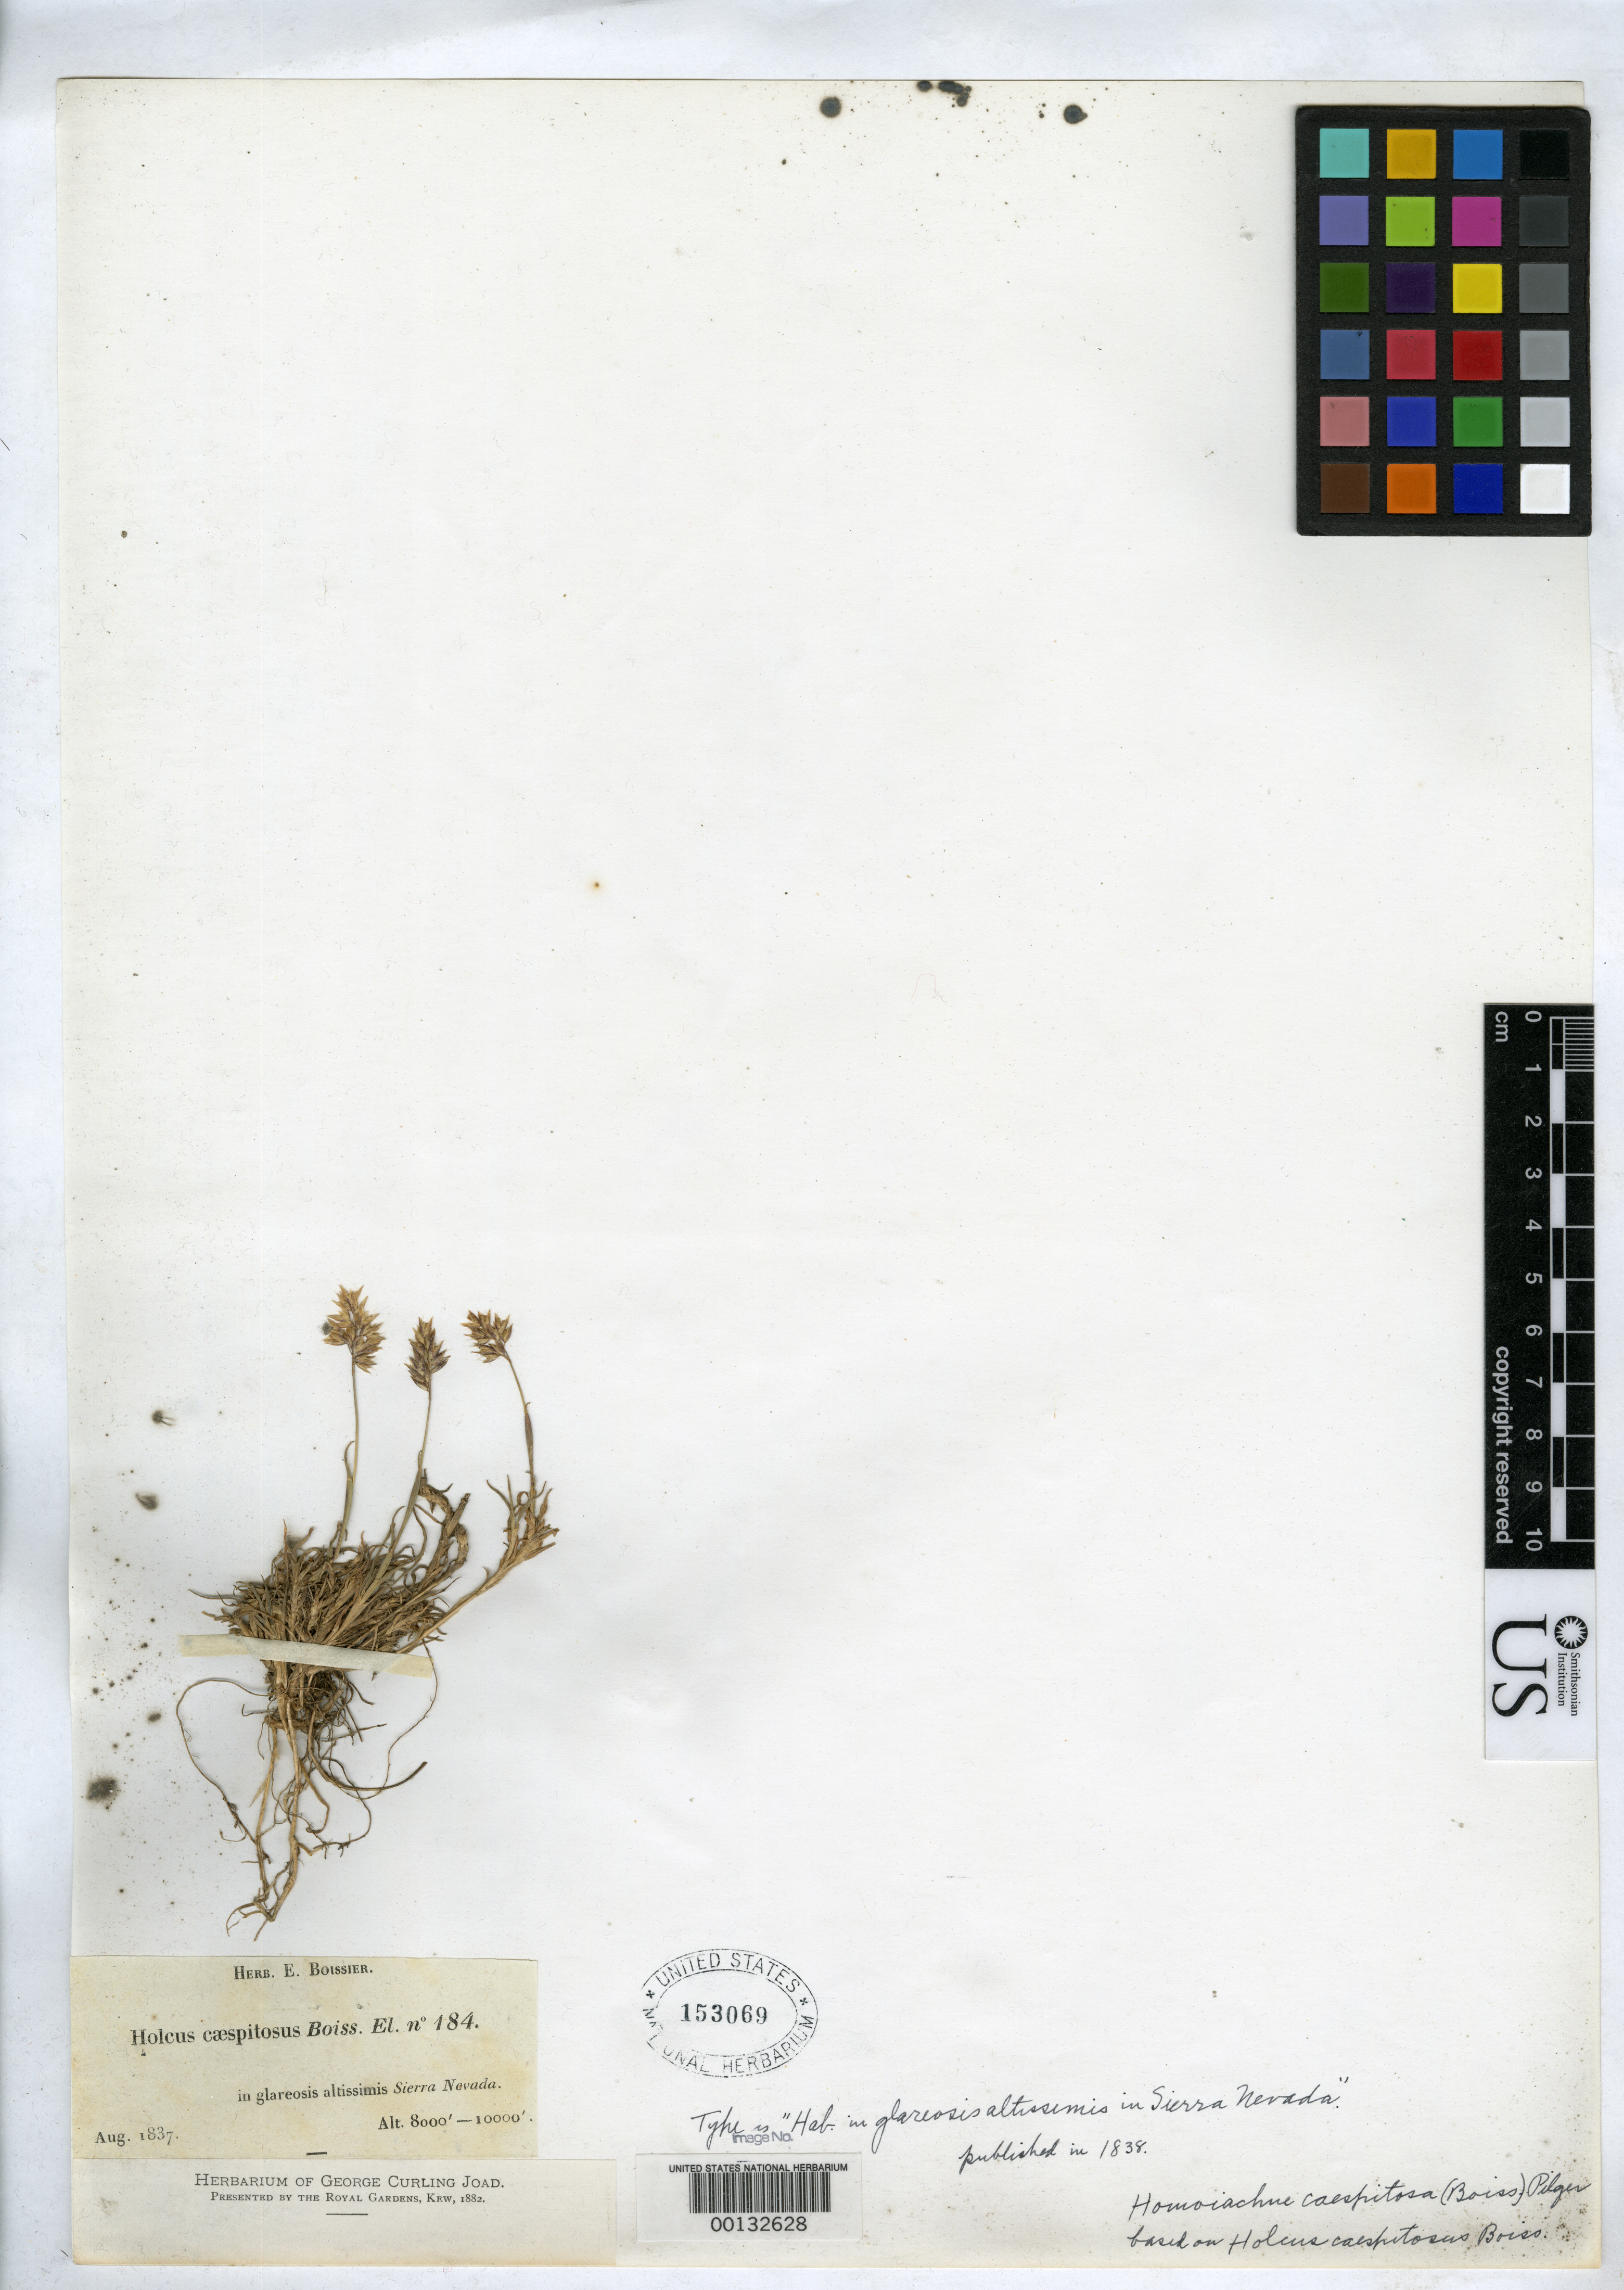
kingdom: Plantae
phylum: Tracheophyta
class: Liliopsida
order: Poales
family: Poaceae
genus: Holcus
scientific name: Holcus caespitosus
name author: Boiss.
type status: Isotype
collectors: P. Boissier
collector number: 184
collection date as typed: Aug 1837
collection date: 1837-08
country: Spain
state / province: Andalucia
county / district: Almeria / Granada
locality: Sierra Nevada.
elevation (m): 2438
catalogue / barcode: US 153069